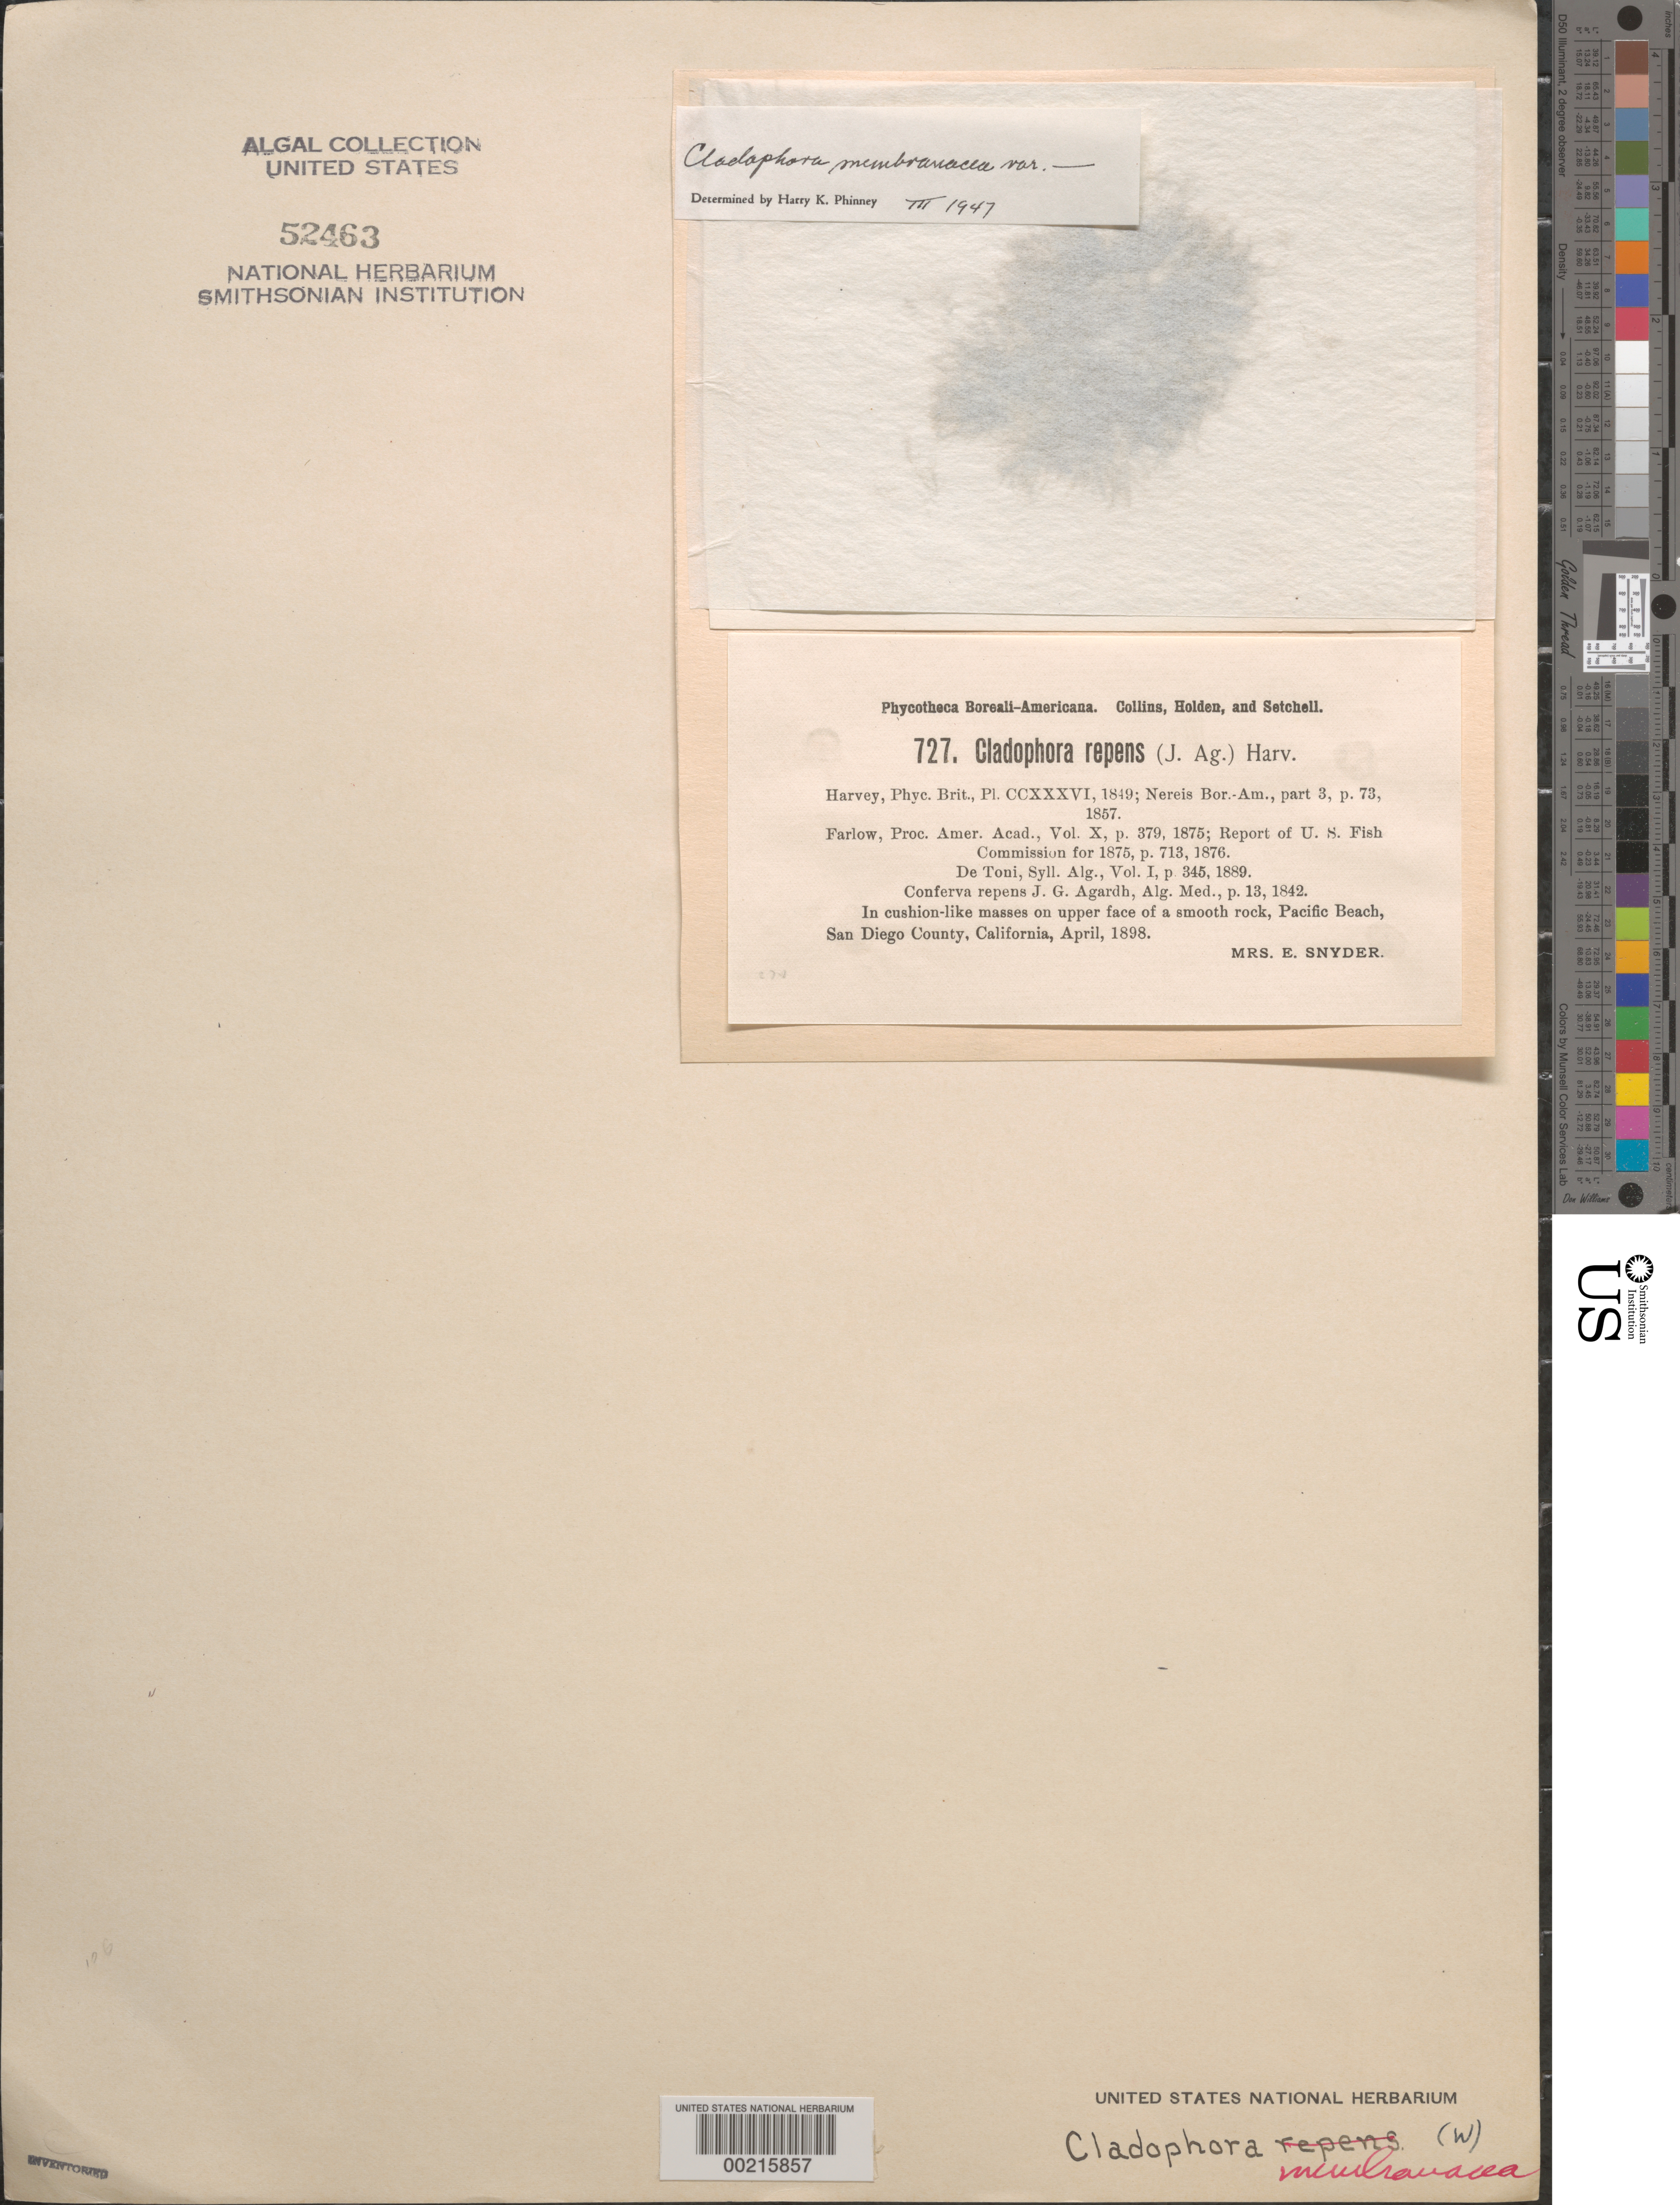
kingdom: Plantae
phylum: Chlorophyta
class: Ulvophyceae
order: Cladophorales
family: Cladophoraceae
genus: Cladophora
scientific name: Cladophora membranacea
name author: (C. Agardh) Kütz.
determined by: Phinney, H. K.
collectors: M. Snyder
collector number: PB-A 727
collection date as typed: Apr 1898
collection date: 1898-04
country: United States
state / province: California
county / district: San Diego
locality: Pacific Beach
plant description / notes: Collins, Holden & Setchell, Phycotheca Boreali-Americana, Fasc. XV, 1900, as Cladophora repens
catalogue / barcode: US 52463